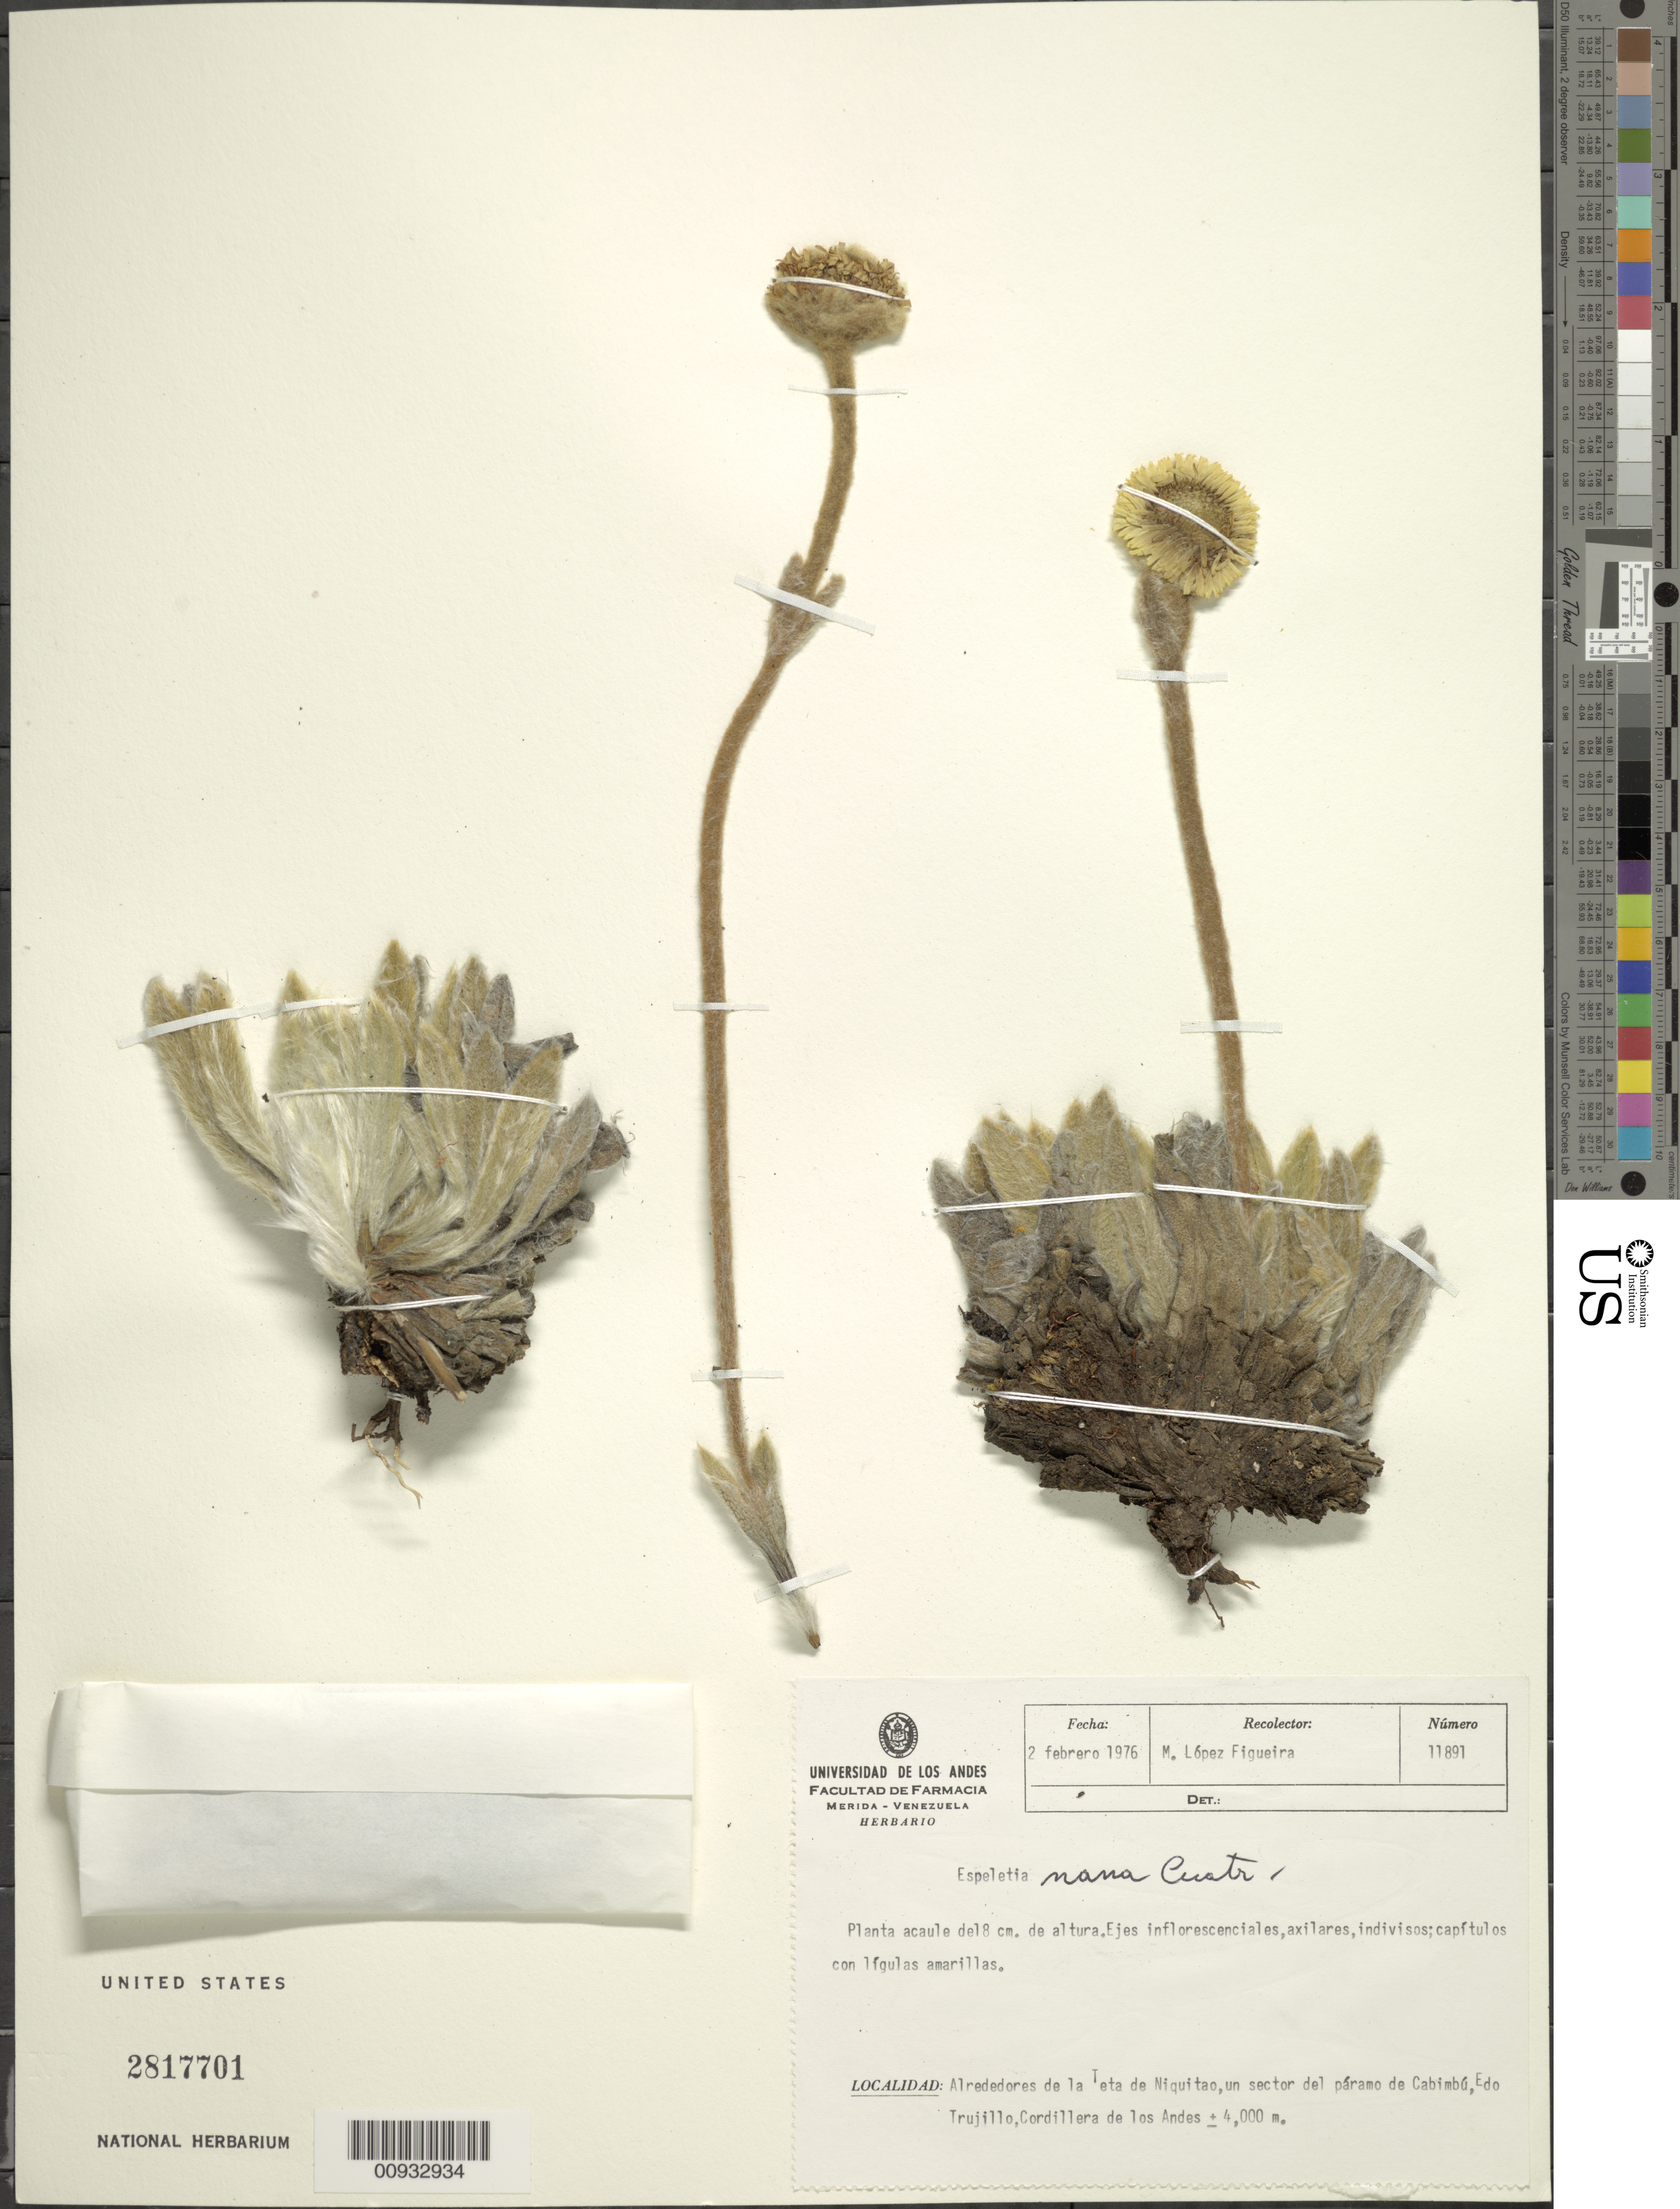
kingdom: Plantae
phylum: Tracheophyta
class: Magnoliopsida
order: Asterales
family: Asteraceae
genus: Espeletia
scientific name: Espeletia nana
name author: Cuatrec.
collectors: M. López Figueiras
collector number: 11891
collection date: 1976-02-02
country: Venezuela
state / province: Trujillo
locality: Páramo de Cabimbú. Alrededores de la Teta de Niquitao, un sector del páramo de Cabimbú, Cordillera de los Andes.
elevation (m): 4000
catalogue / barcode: US 2817701